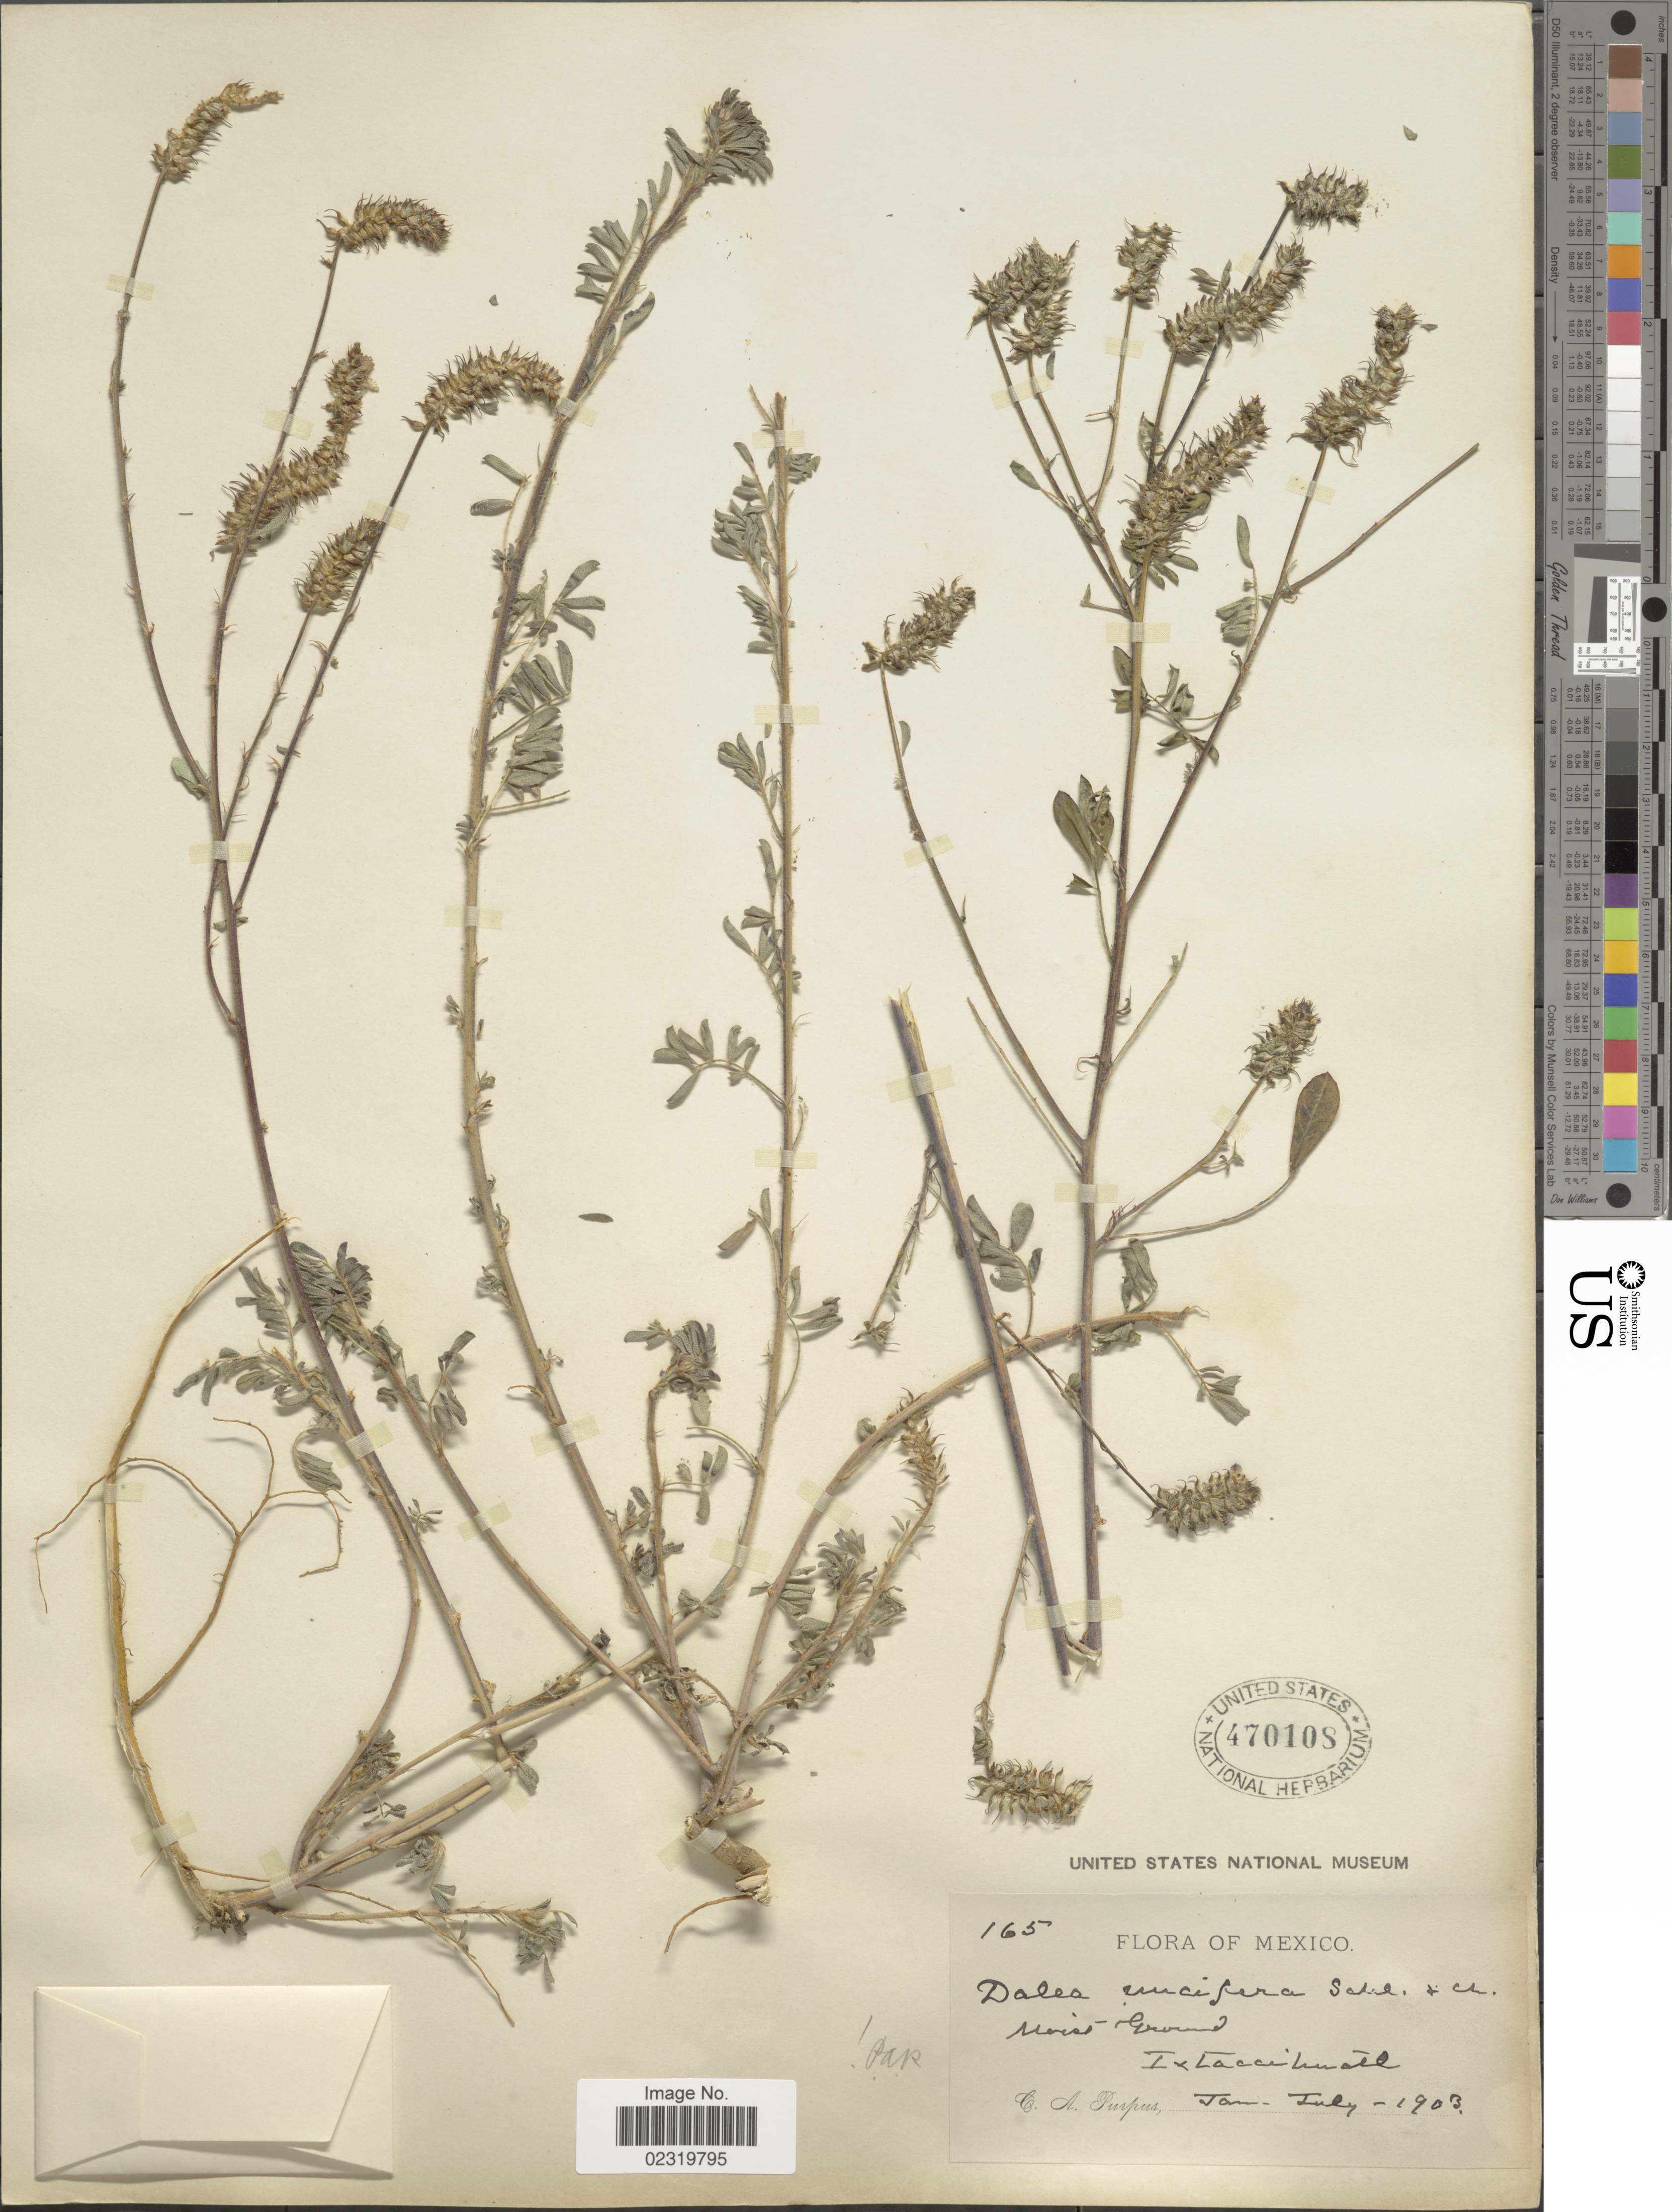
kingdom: Plantae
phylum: Tracheophyta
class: Magnoliopsida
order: Fabales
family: Fabaceae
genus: Dalea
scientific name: Dalea obovatifolia var. obovatifolia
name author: Ortega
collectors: C. A. Purpus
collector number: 165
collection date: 1903-01/1903-07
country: Mexico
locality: Ixtaccihuatl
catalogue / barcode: US 470108